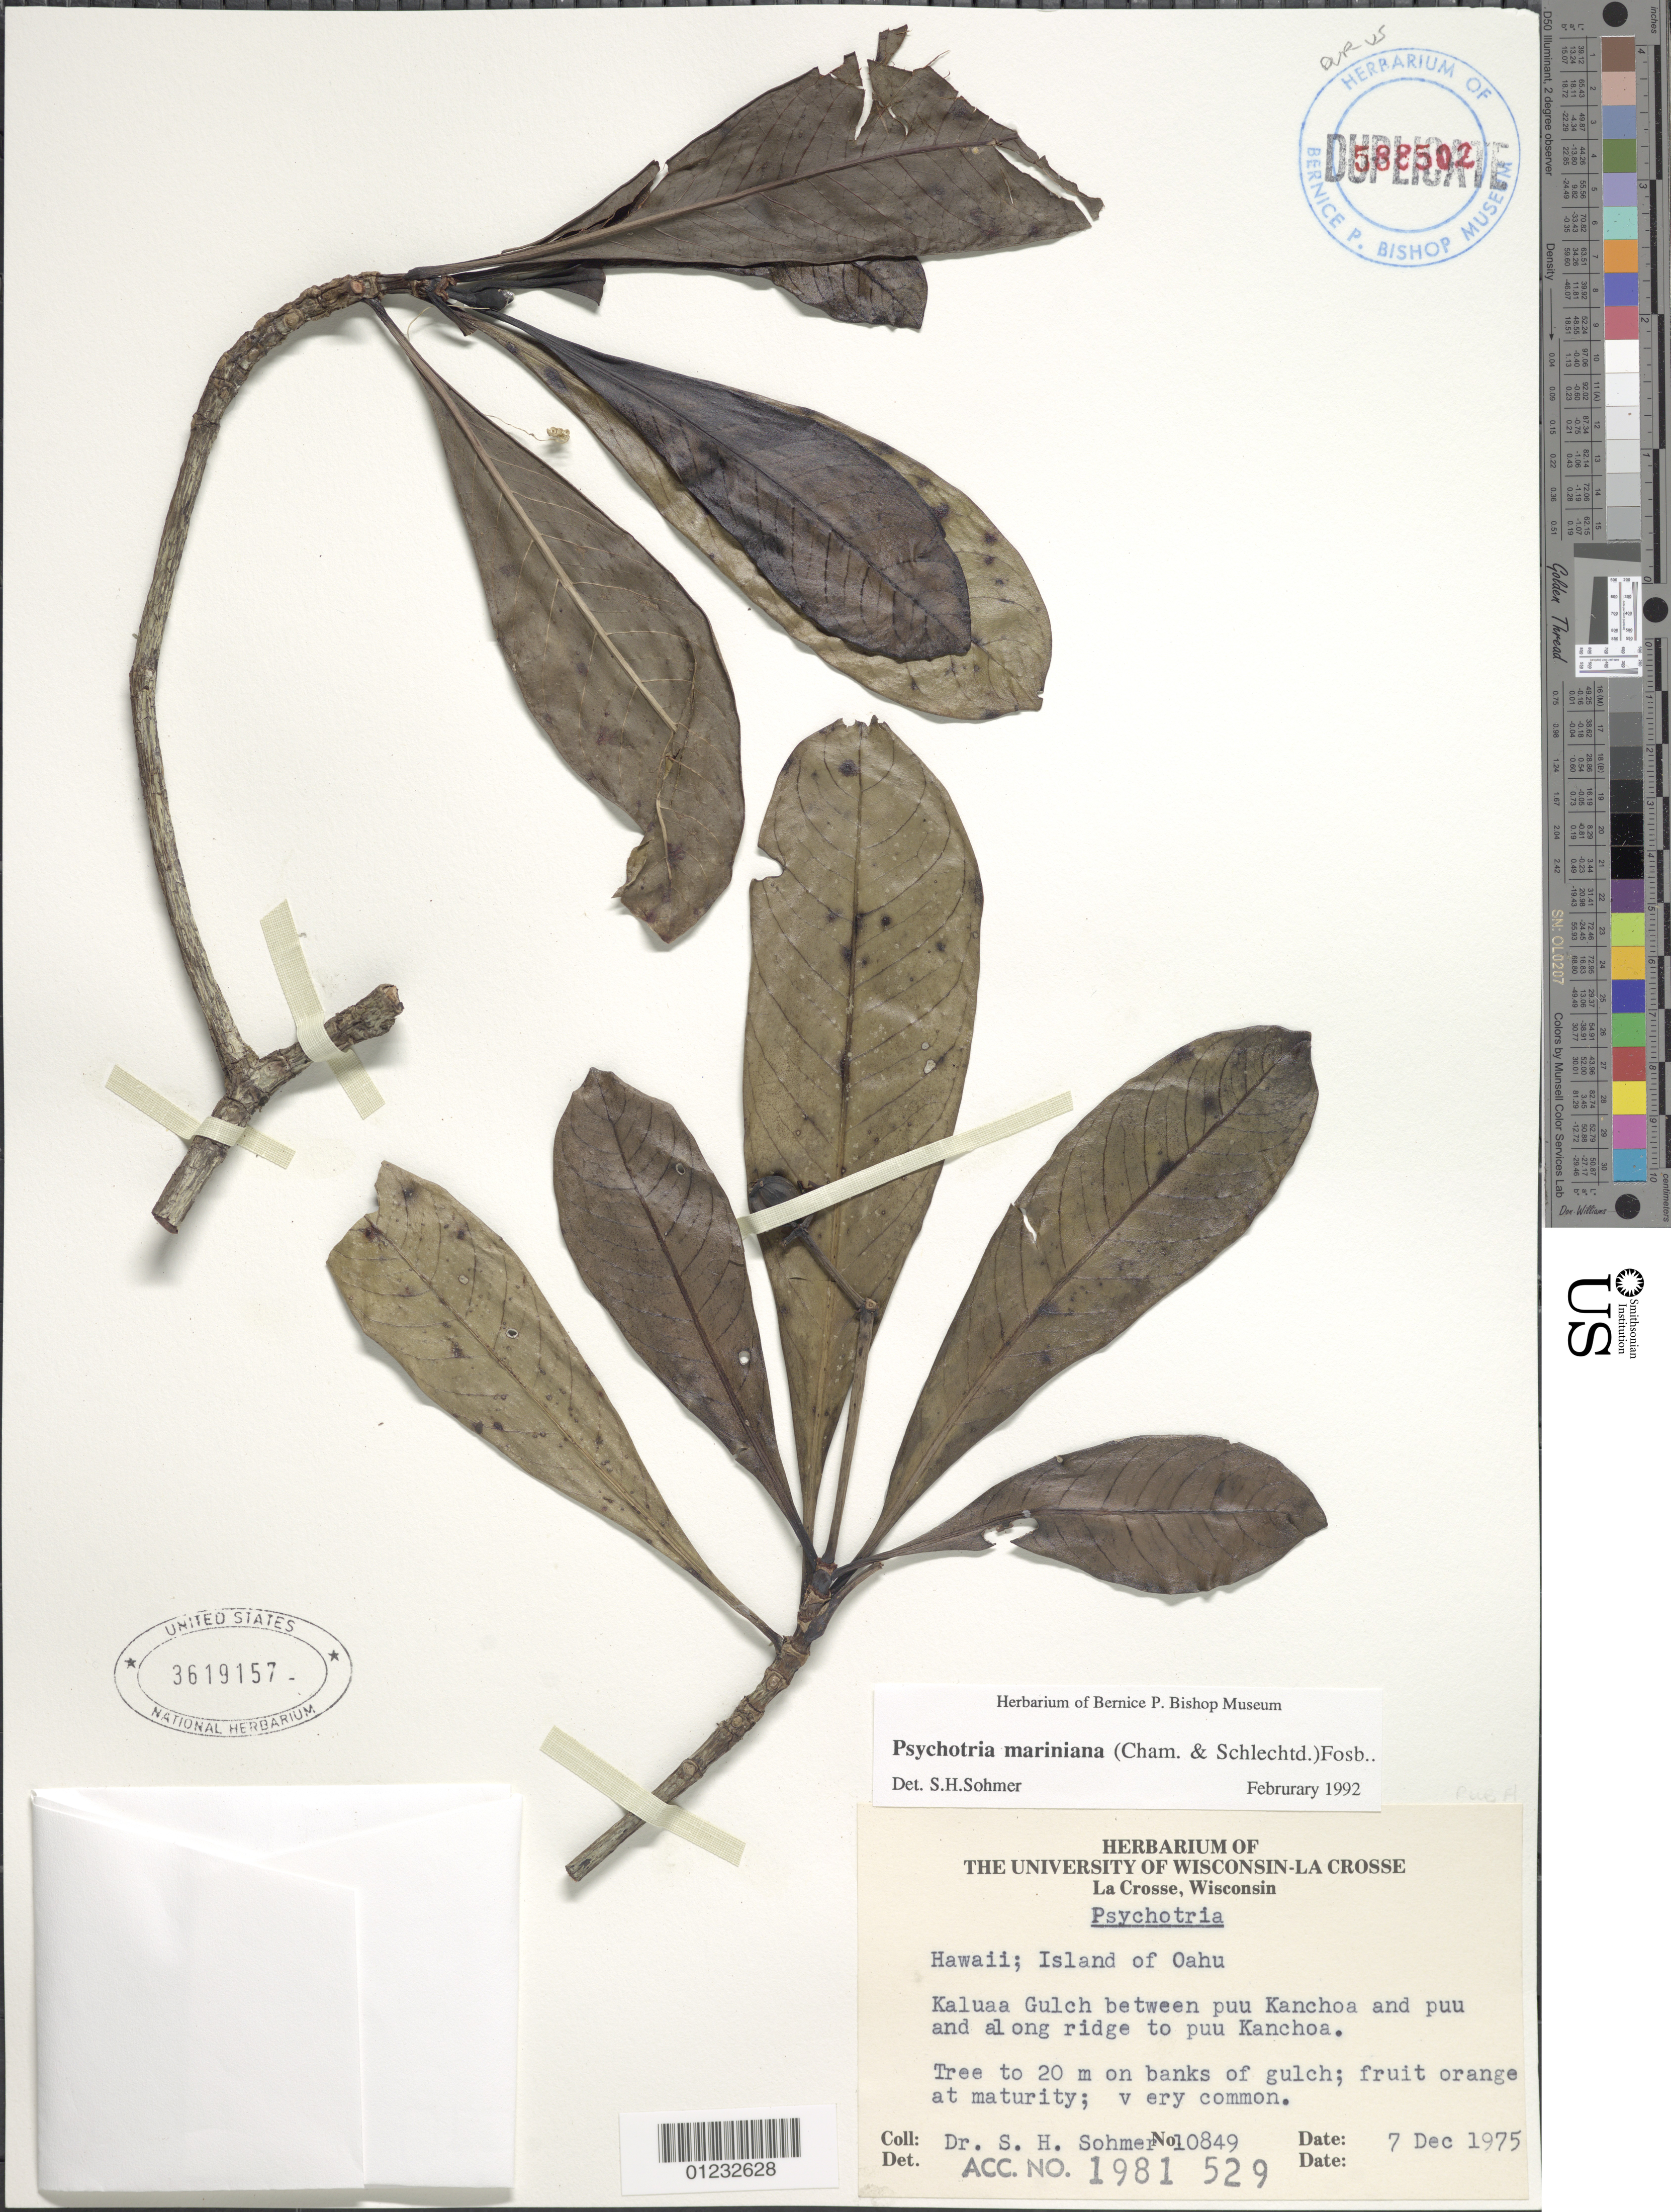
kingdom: Plantae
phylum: Tracheophyta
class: Magnoliopsida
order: Gentianales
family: Rubiaceae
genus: Psychotria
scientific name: Psychotria mariniana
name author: (Cham. & Schltdl.) Fosberg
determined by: Sohmer, S. H.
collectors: S. H. Sohmer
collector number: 10849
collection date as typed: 7 Dec 1975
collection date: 1975-12-07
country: United States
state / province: Hawaii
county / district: Honolulu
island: Oahu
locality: Kaluaa Gulch between puu Kanchoa and puu and along ridge to puu Kanchoa.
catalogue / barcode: US 3619157